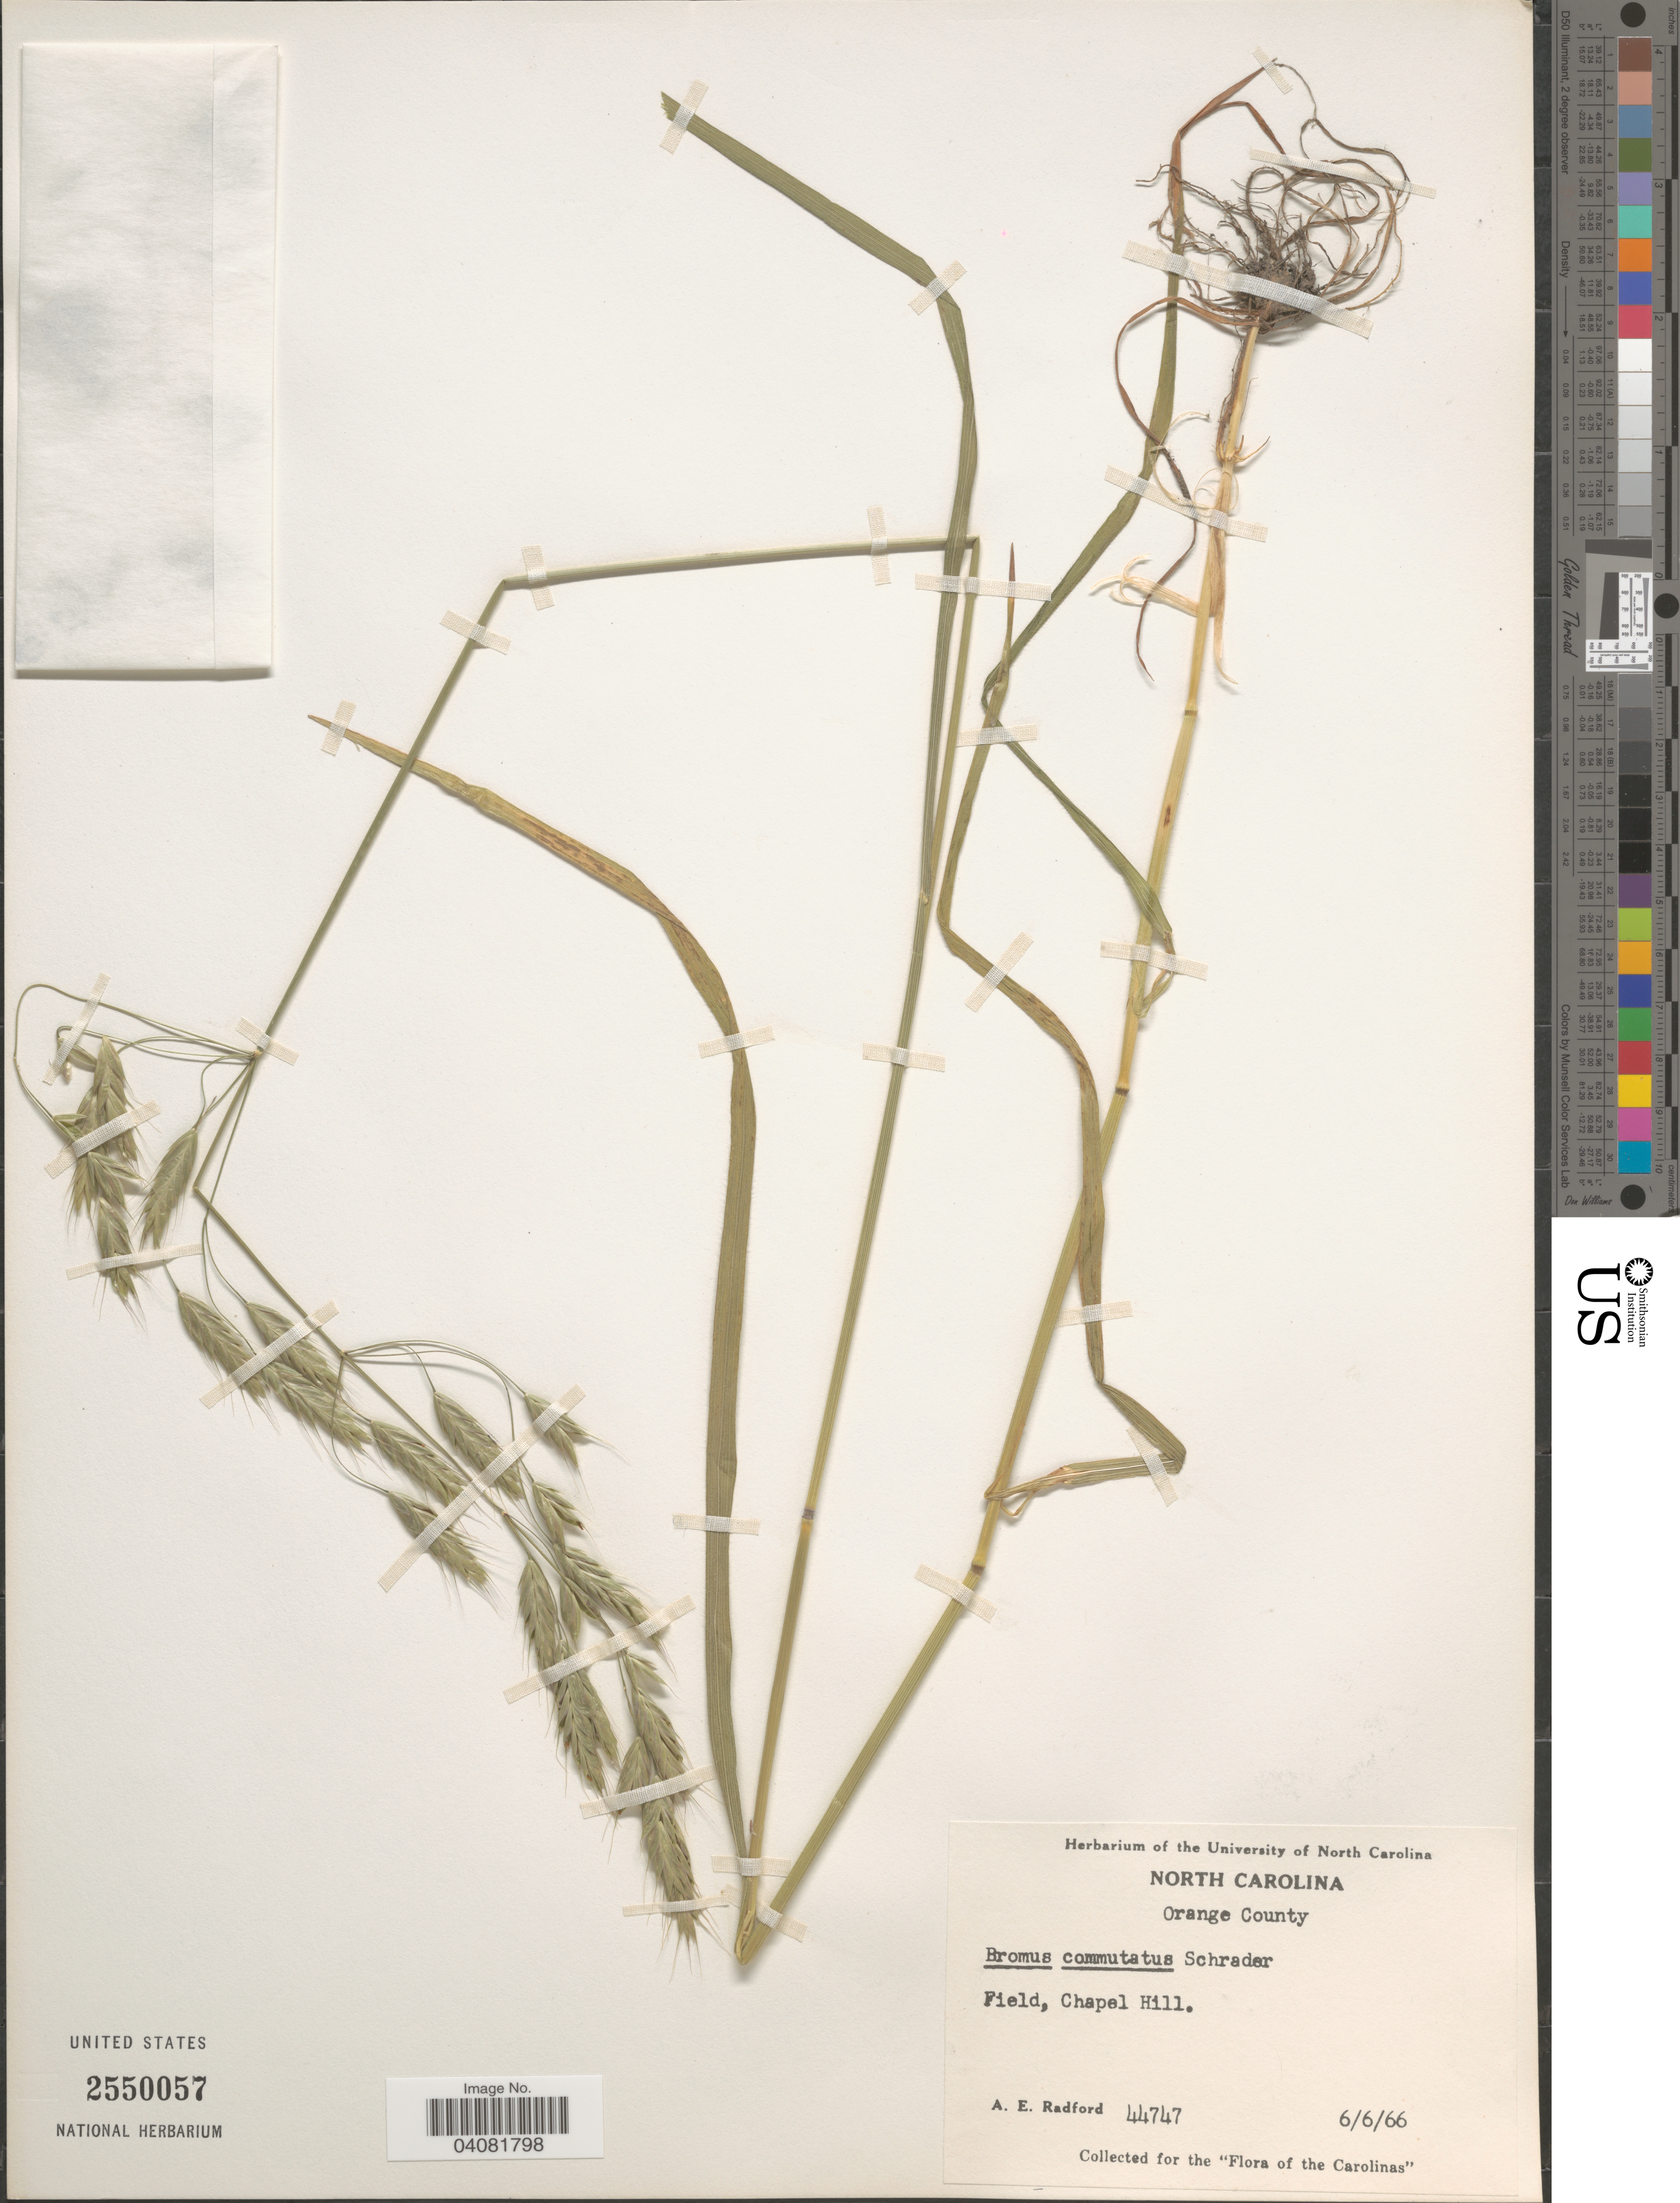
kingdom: Plantae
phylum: Tracheophyta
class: Liliopsida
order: Poales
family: Poaceae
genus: Bromus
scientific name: Bromus commutatus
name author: Schrad.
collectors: A. E. Radford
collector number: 44747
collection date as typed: Transcribed d/m/y: 6/6/66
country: United States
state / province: North Carolina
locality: Orange County. Field, Chapel Hill. The Carolinas.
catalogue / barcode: US 2550057